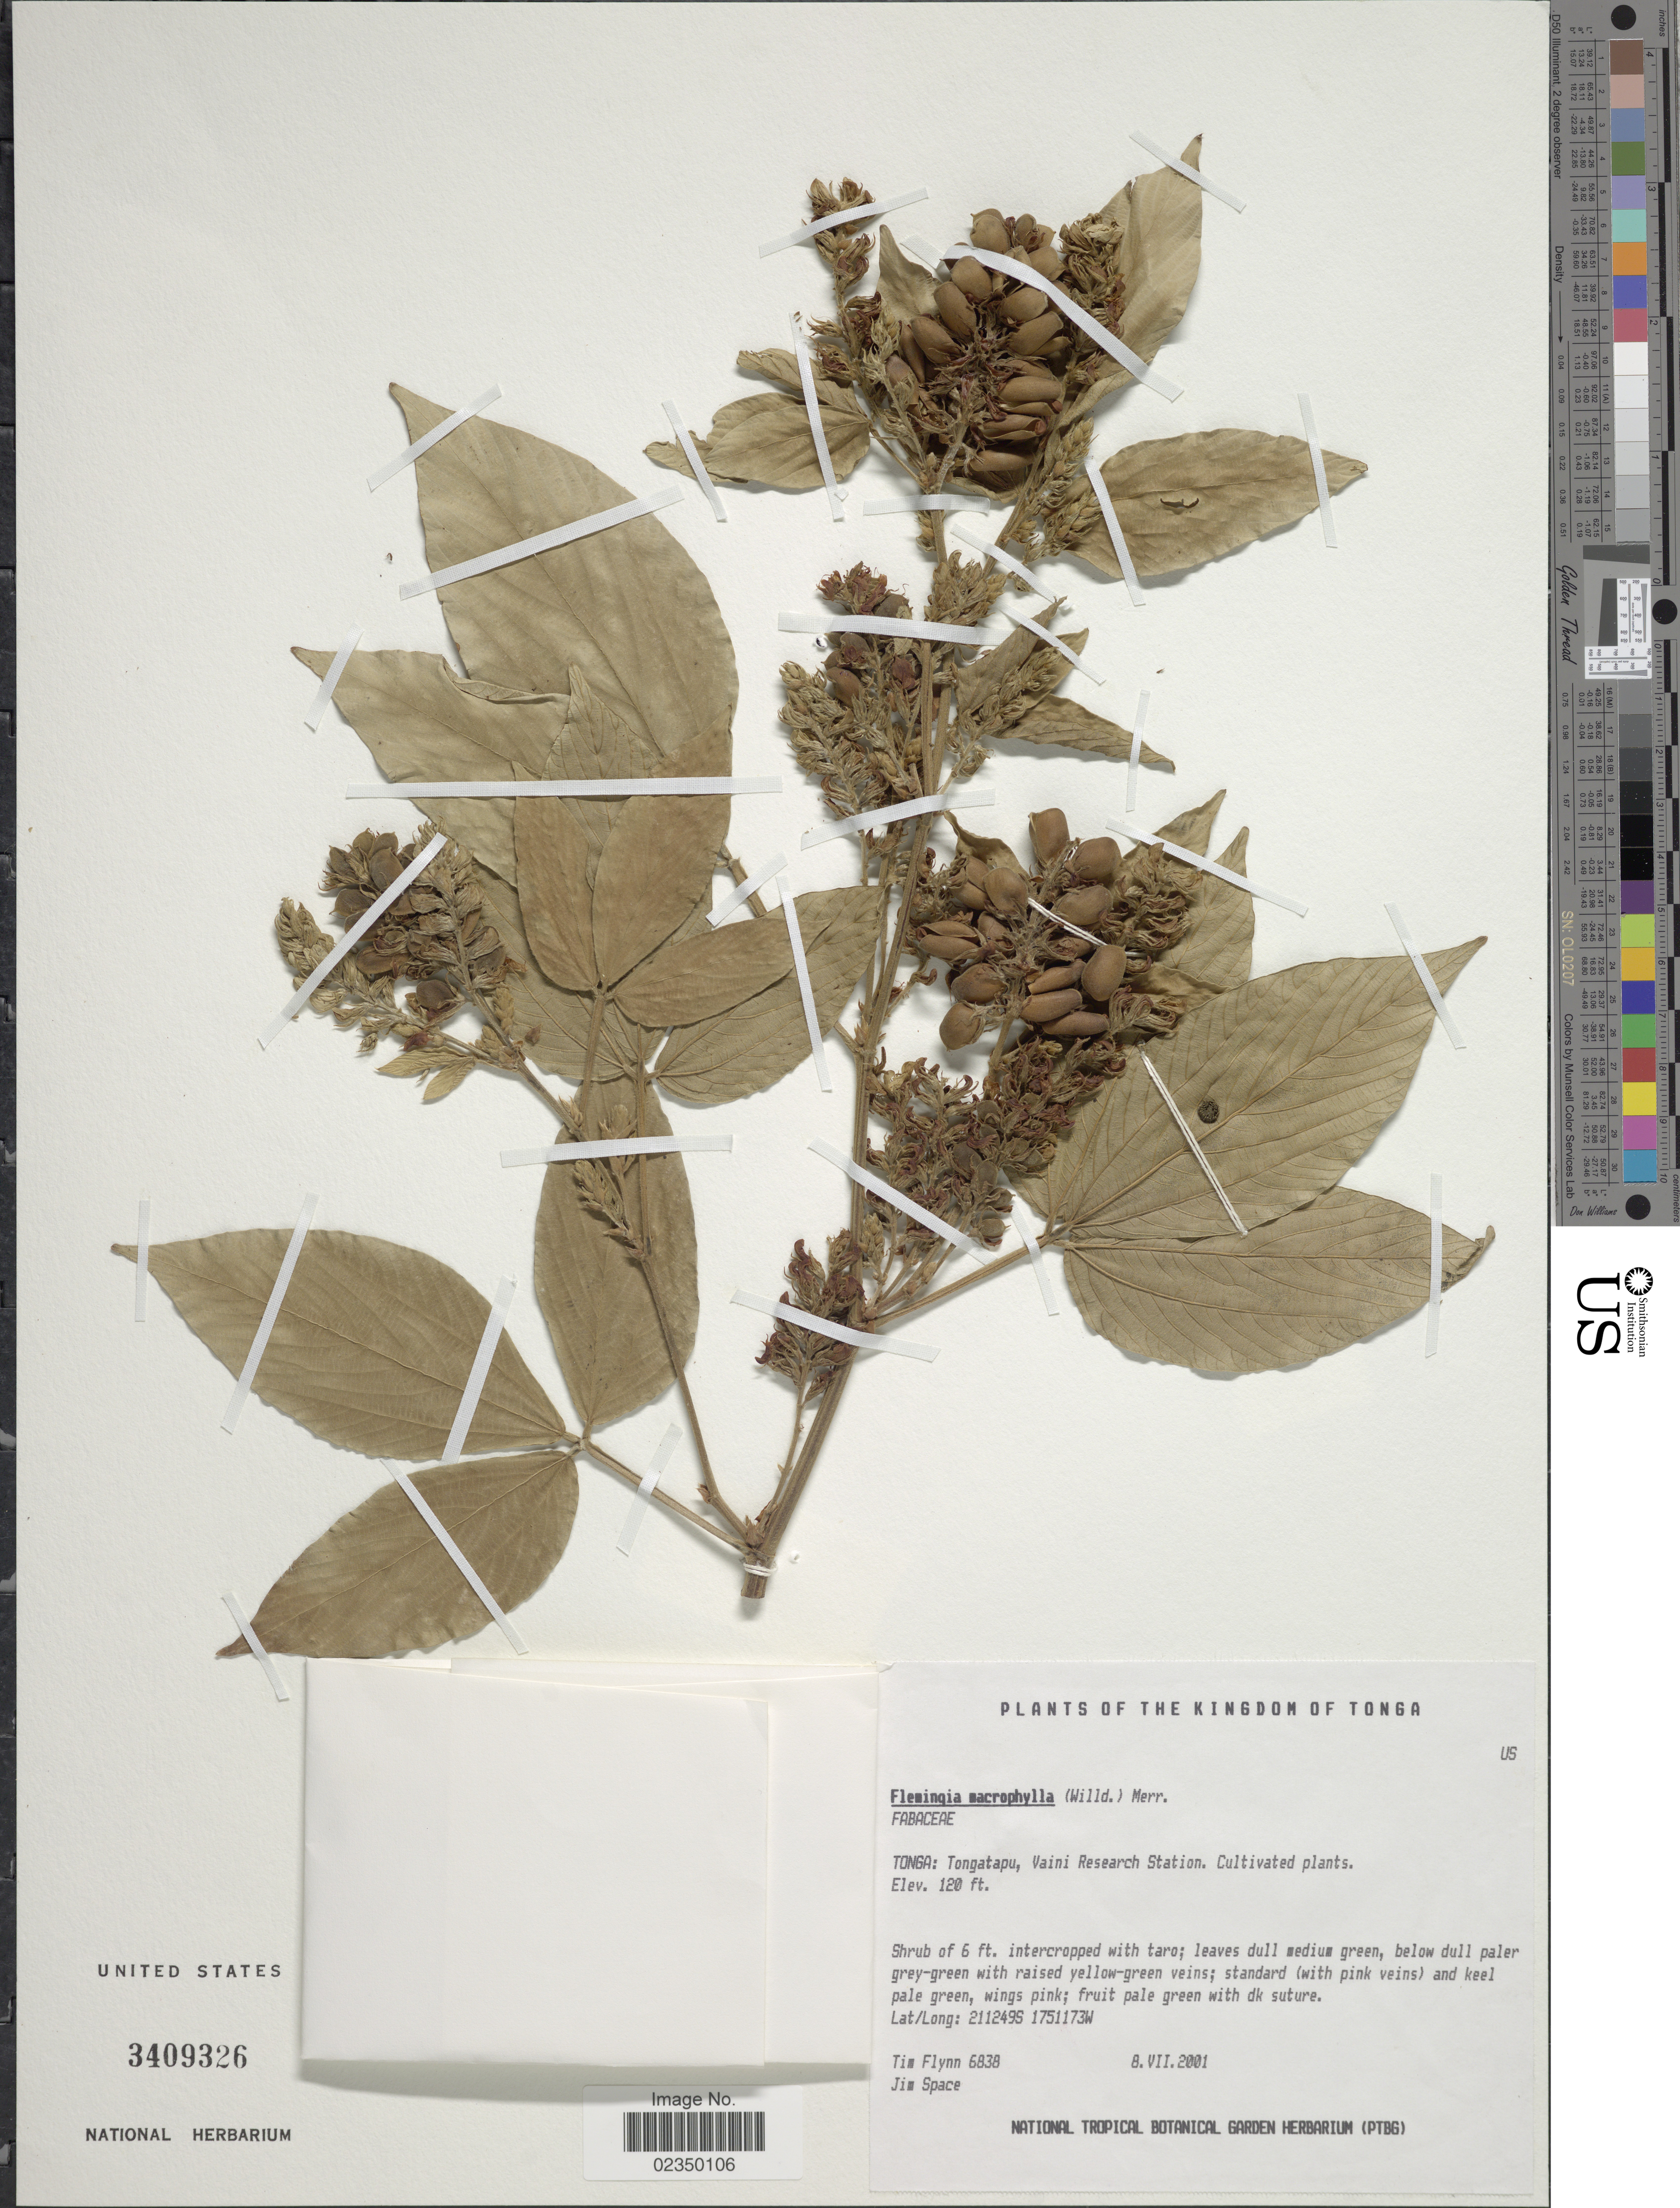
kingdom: Plantae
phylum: Tracheophyta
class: Magnoliopsida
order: Fabales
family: Fabaceae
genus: Flemingia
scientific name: Flemingia macrophylla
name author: (Willd.) Kuntze ex Merr.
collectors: T. Flynn & J. Space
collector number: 6838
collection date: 2001-07-08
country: Tonga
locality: Tonga: Tongatapu, Vaini Research Station.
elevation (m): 37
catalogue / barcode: US 3409326